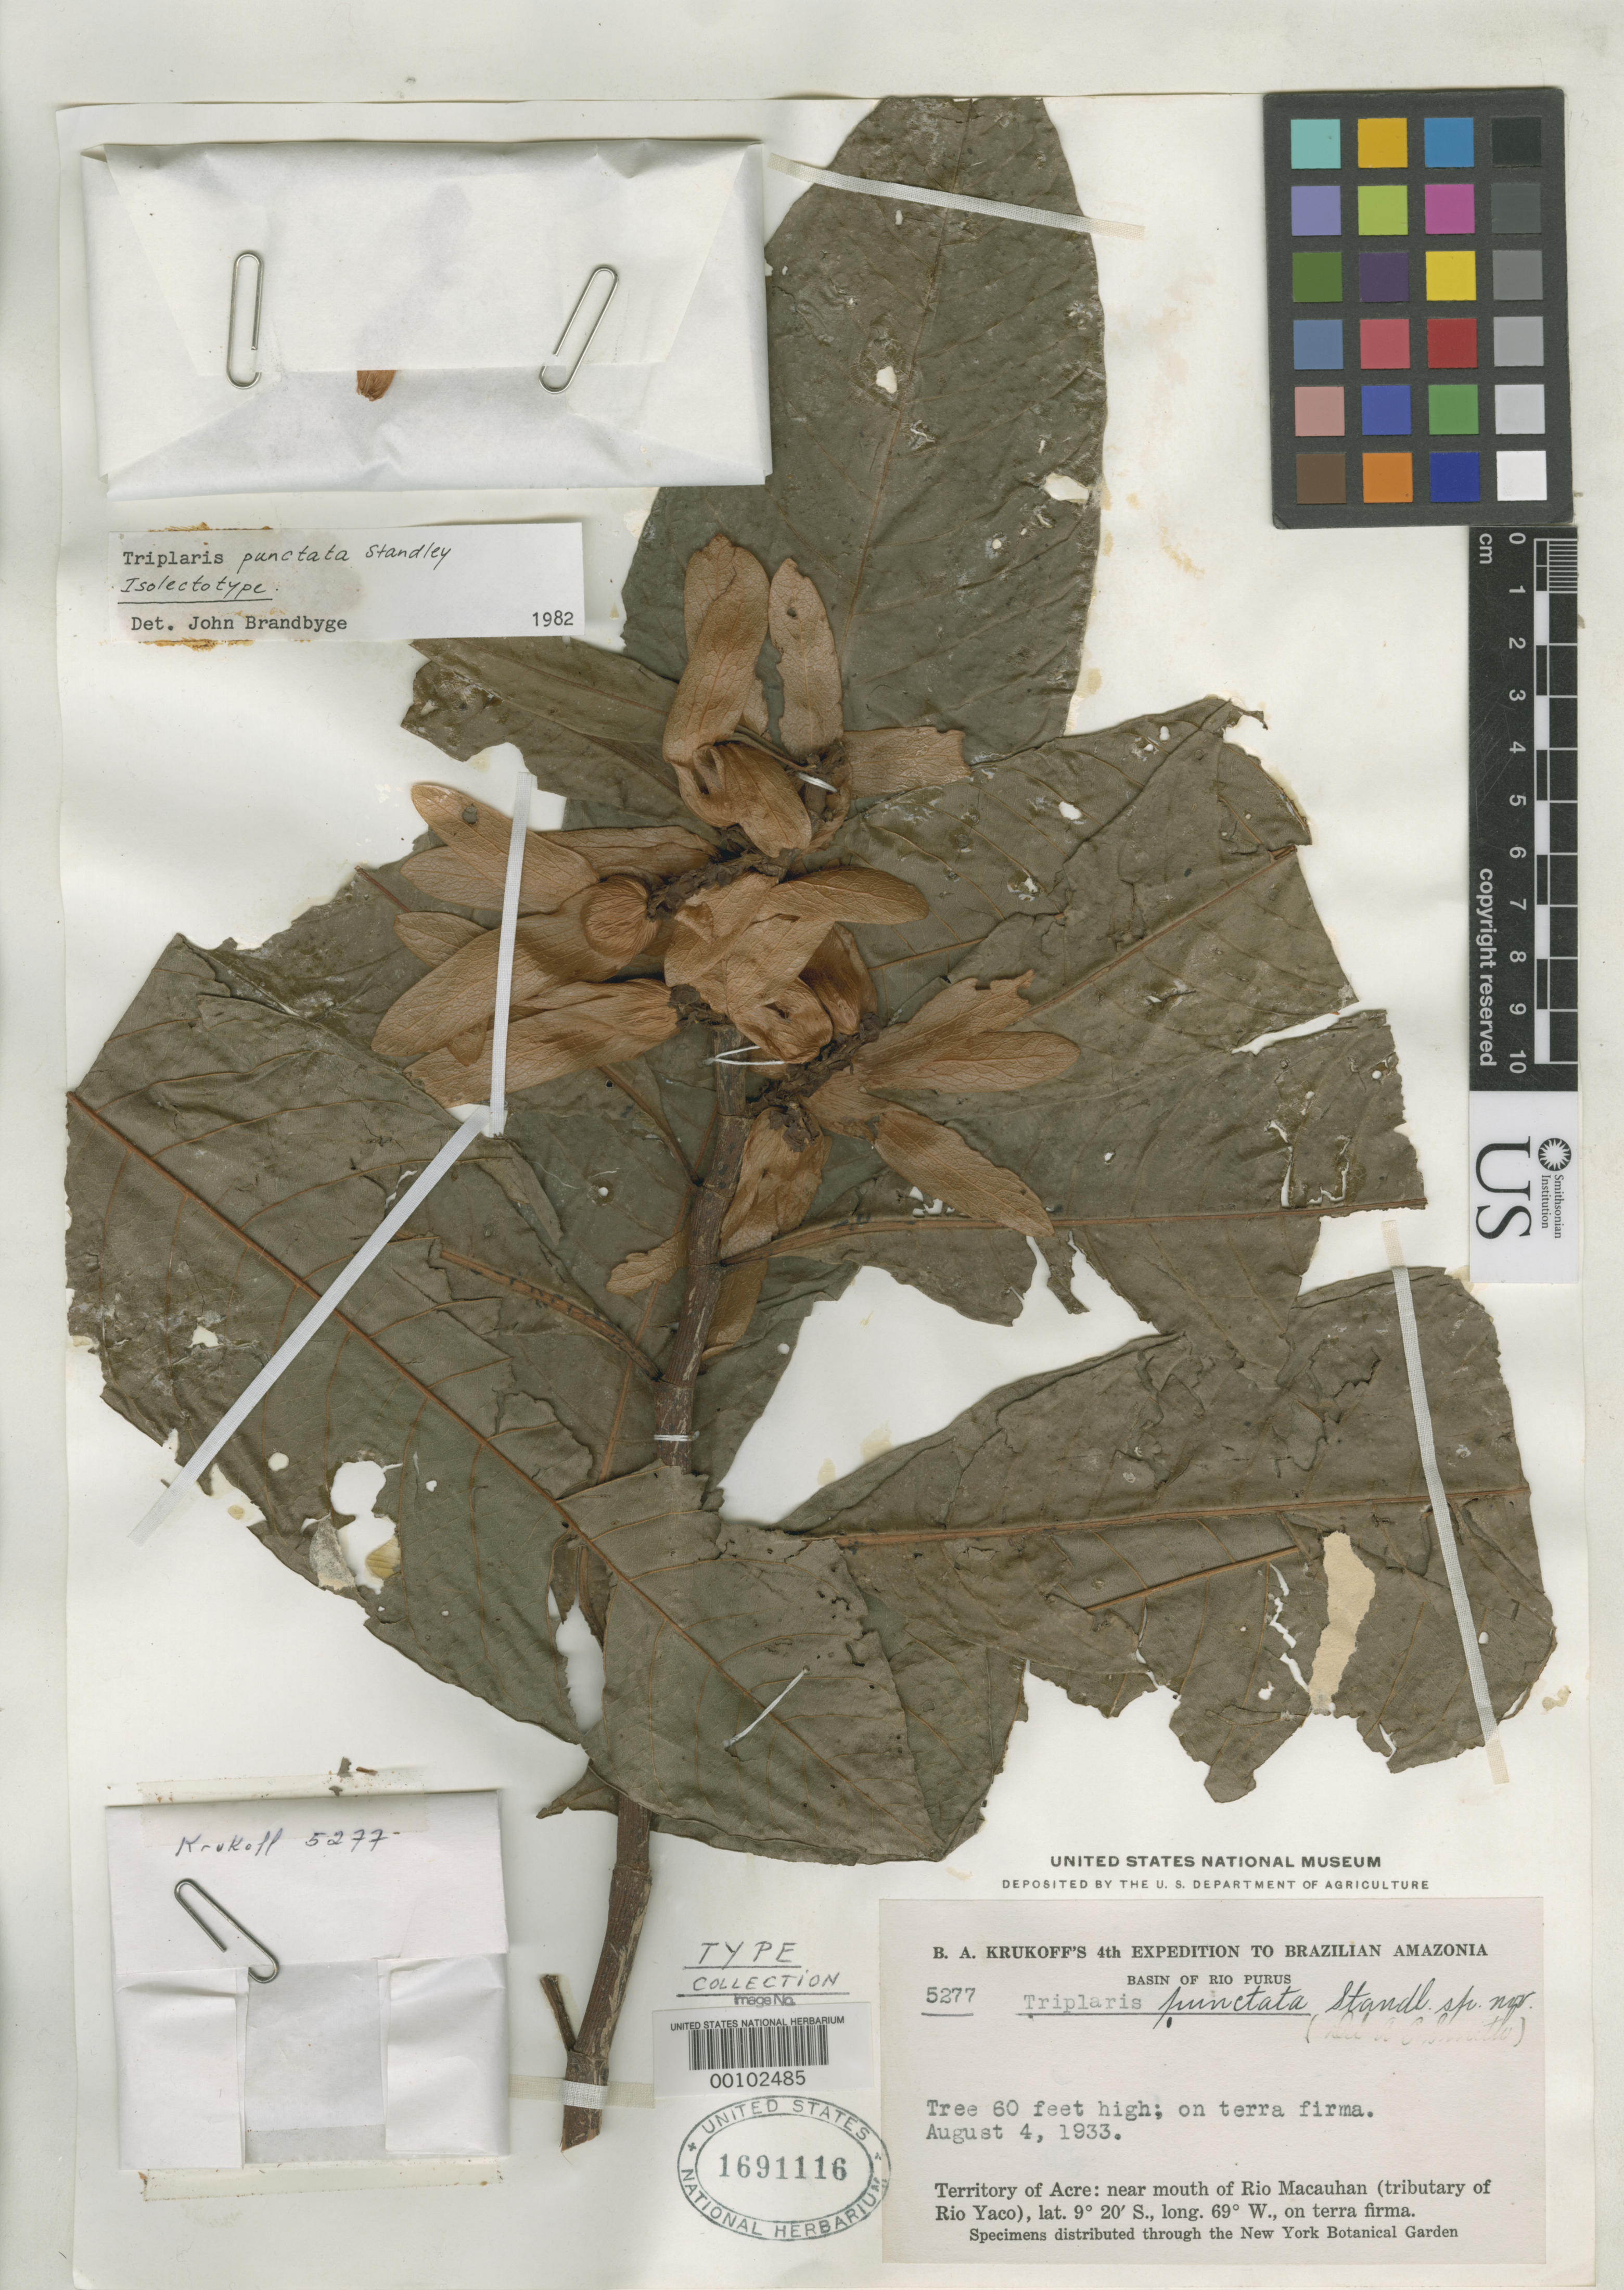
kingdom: Plantae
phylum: Tracheophyta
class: Magnoliopsida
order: Caryophyllales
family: Polygonaceae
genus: Triplaris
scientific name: Triplaris punctata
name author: Standl. ex J.F. Macbr.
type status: Isolectotype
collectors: B. A. Krukoff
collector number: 5277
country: Brazil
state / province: Acre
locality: Near mouth of Rio Macauhan.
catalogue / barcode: US 1691116